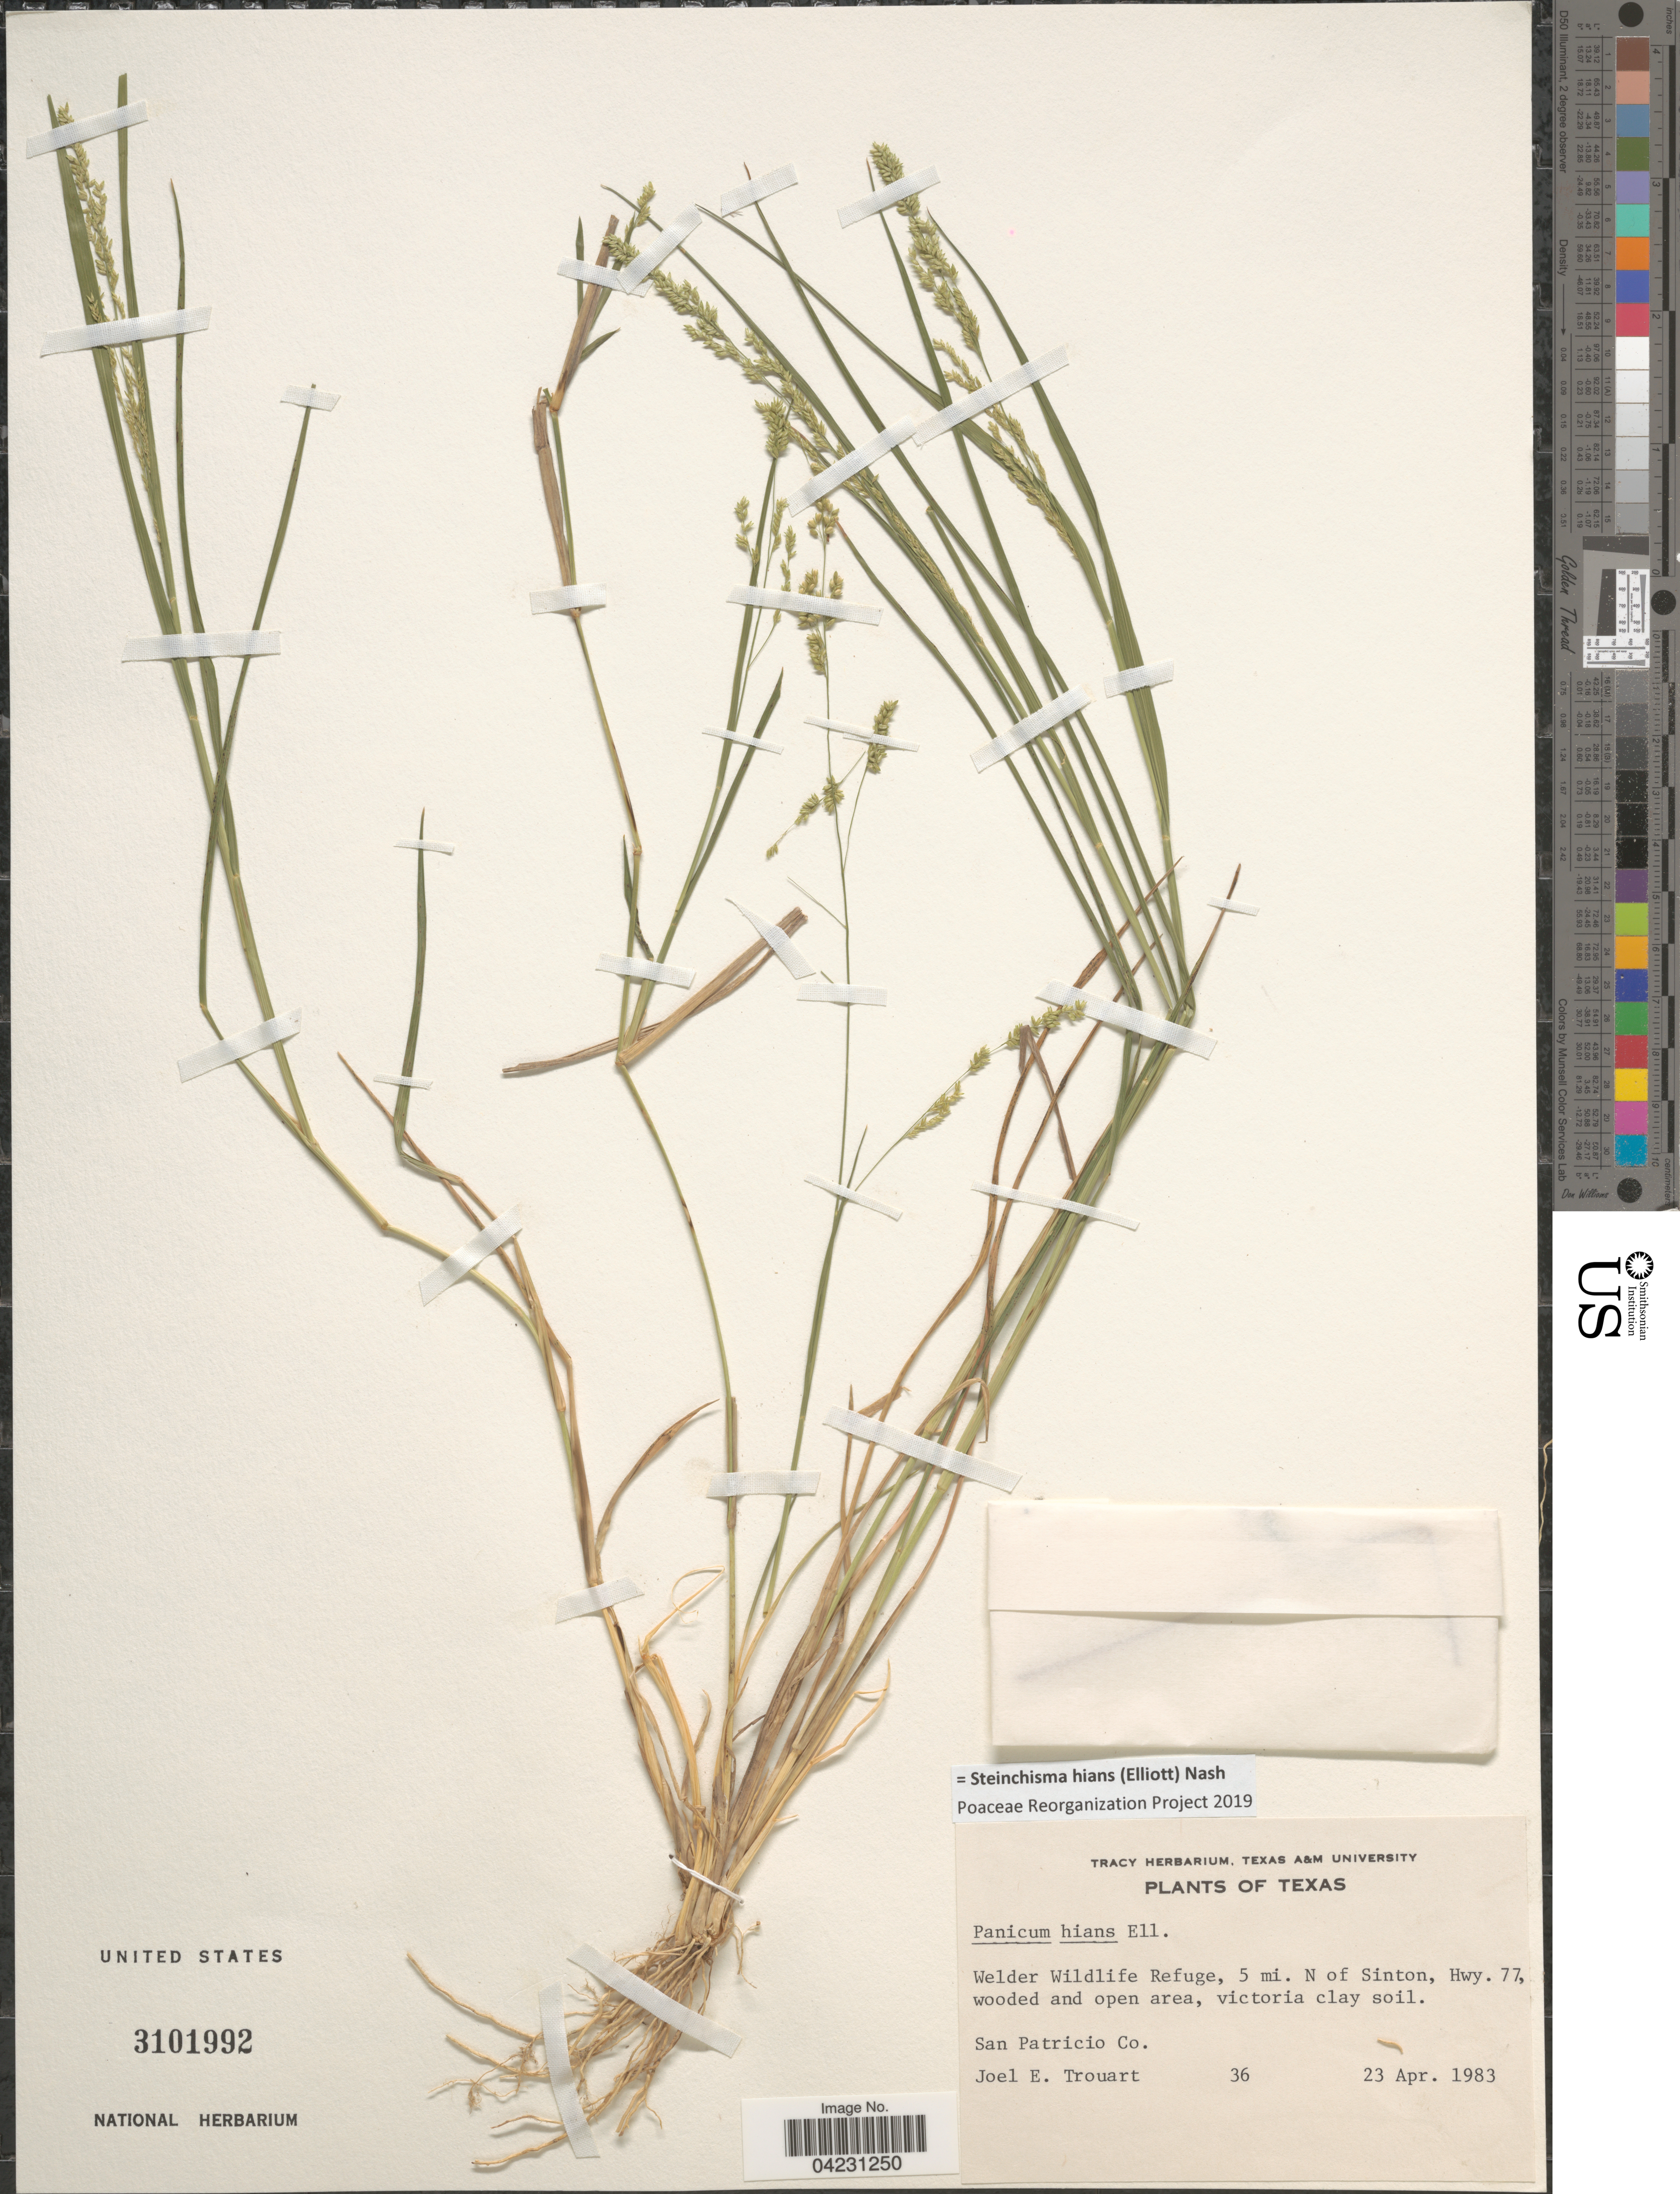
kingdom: Plantae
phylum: Tracheophyta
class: Liliopsida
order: Poales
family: Poaceae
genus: Steinchisma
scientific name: Steinchisma hians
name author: (Elliott) Nash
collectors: J. Trouart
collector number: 36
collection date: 1983-04-23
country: United States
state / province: Texas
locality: Welder Wildlife Refuge, 5 mi. N of Sinton, Hwy. 77, wooded and open area, victoria clay soil. San Patricio Co.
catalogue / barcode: US 3101992